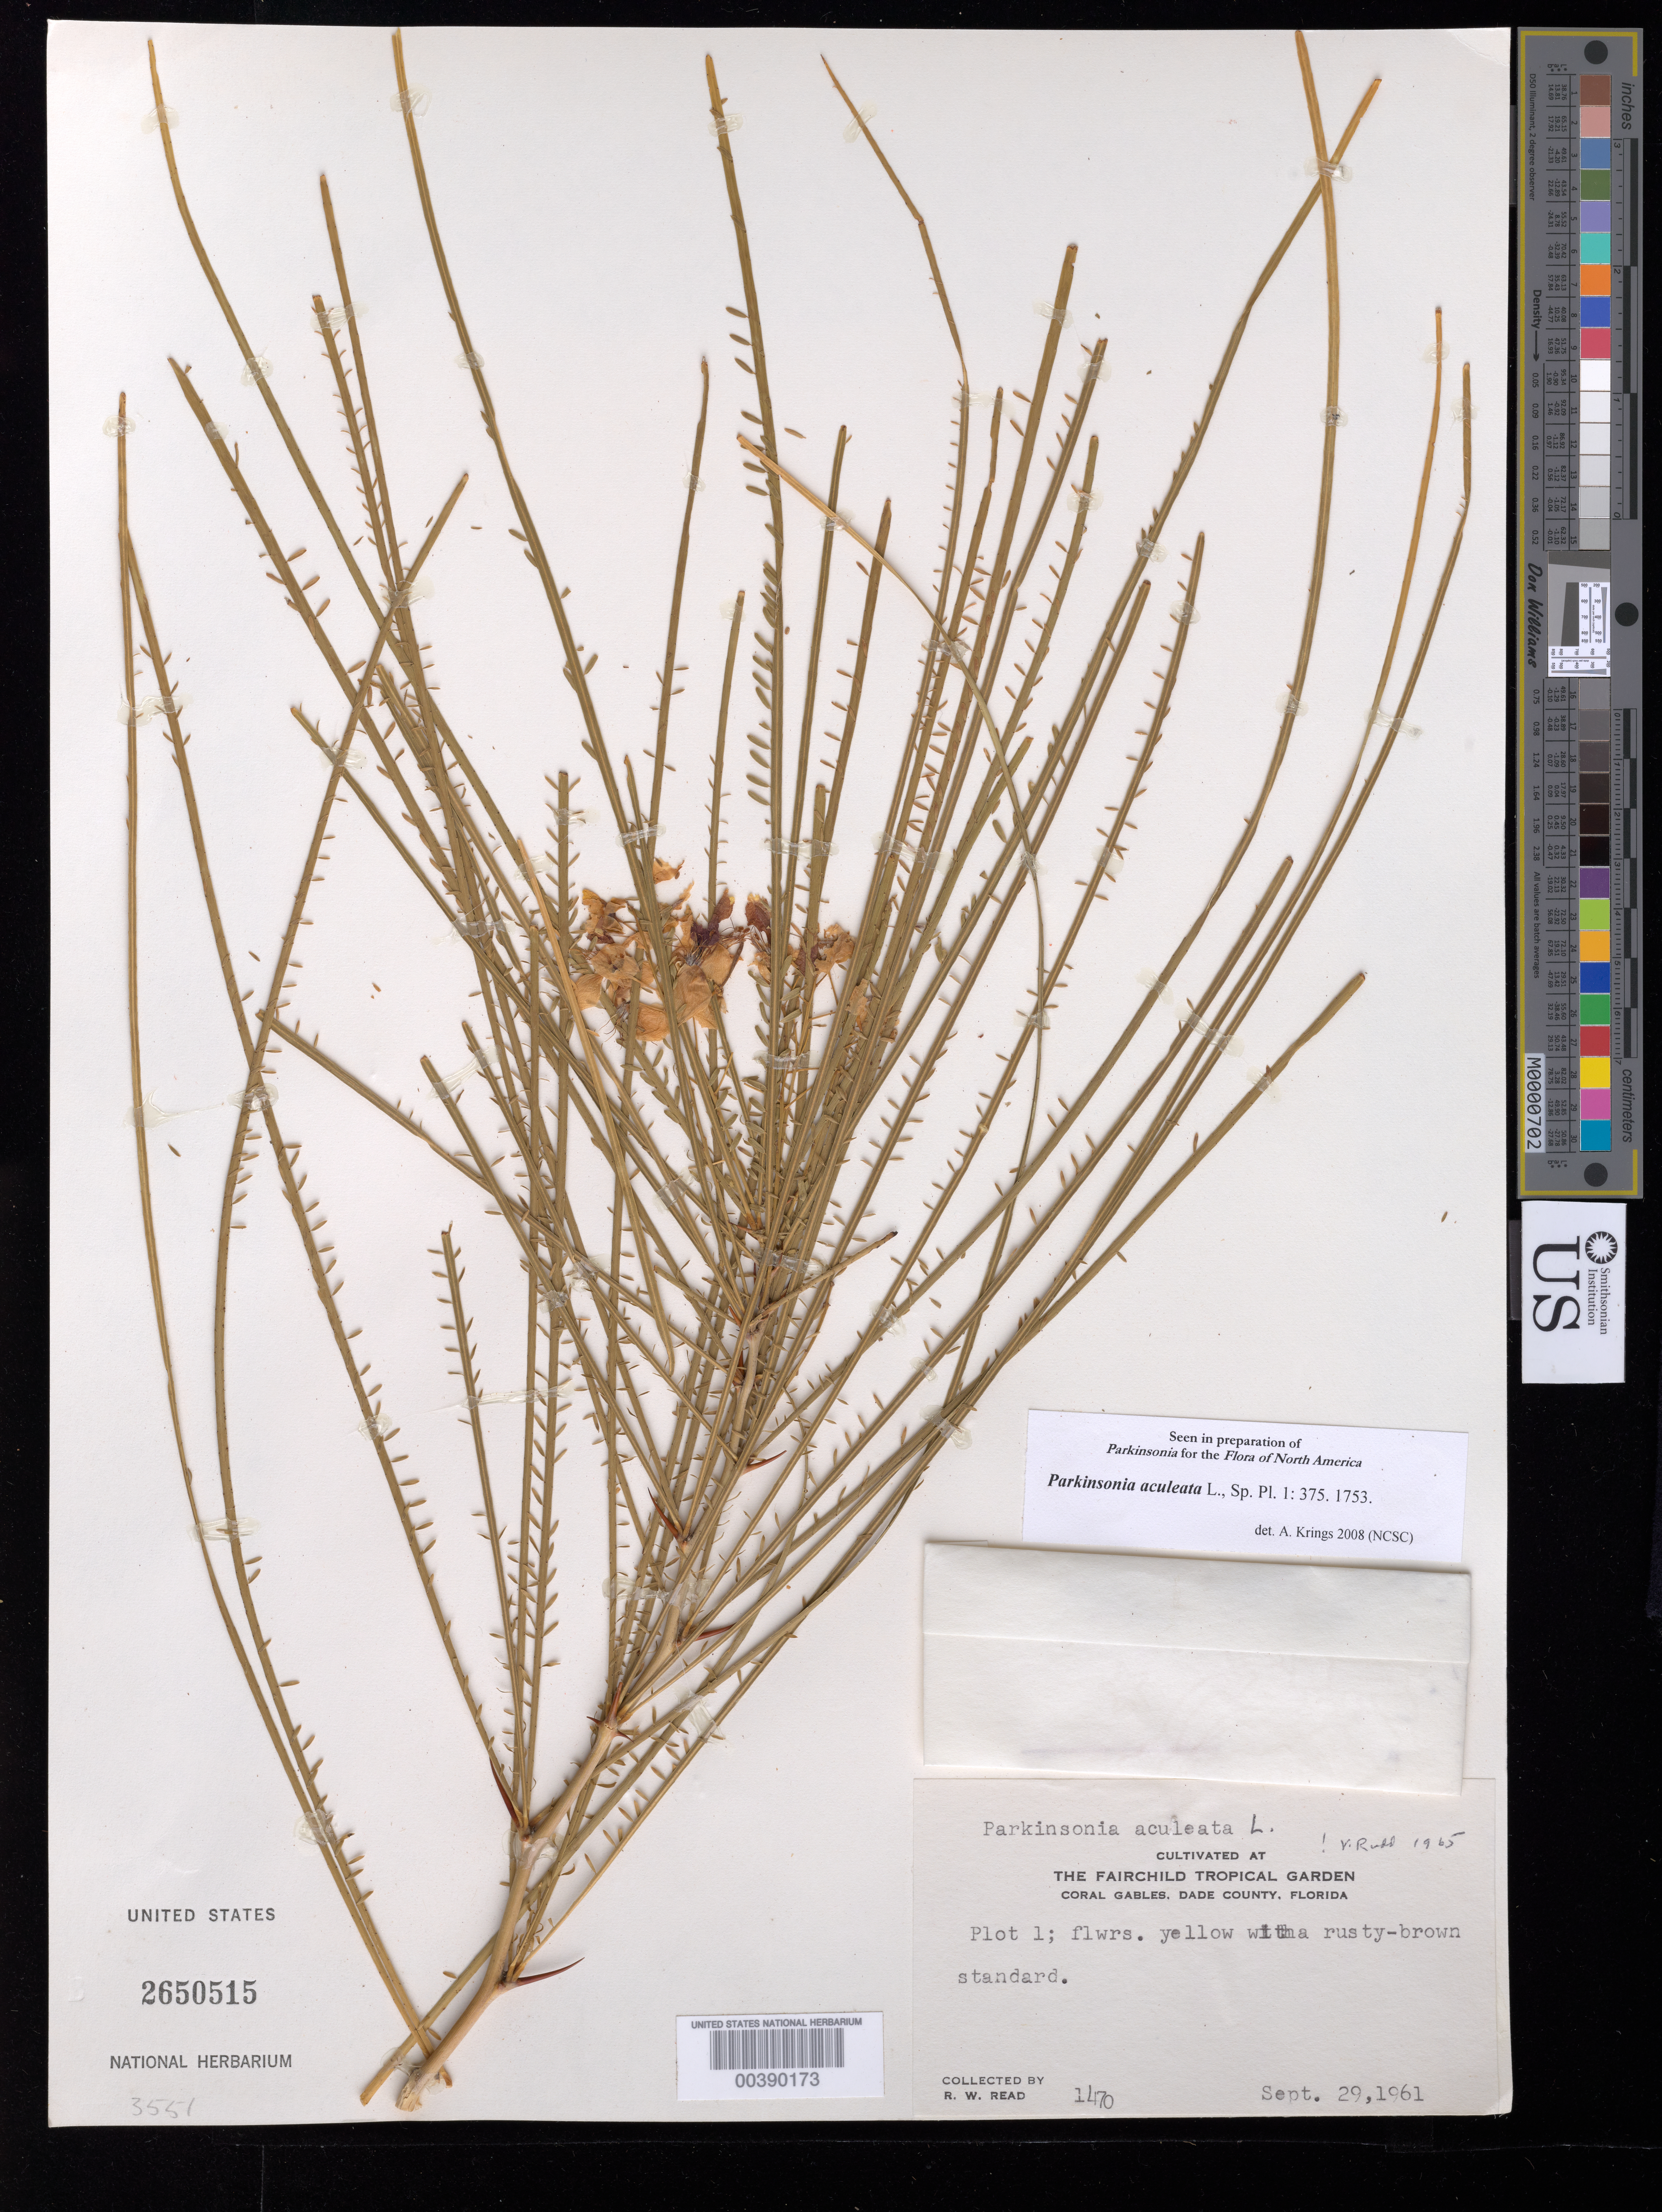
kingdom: Plantae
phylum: Tracheophyta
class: Magnoliopsida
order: Fabales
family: Fabaceae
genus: Parkinsonia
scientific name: Parkinsonia aculeata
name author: L.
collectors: R. W. Read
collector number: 1470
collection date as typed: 29 Sep 1961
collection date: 1961-09-29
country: United States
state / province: Florida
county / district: Dade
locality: Fairchild tropical garden coral gables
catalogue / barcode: US 2650515